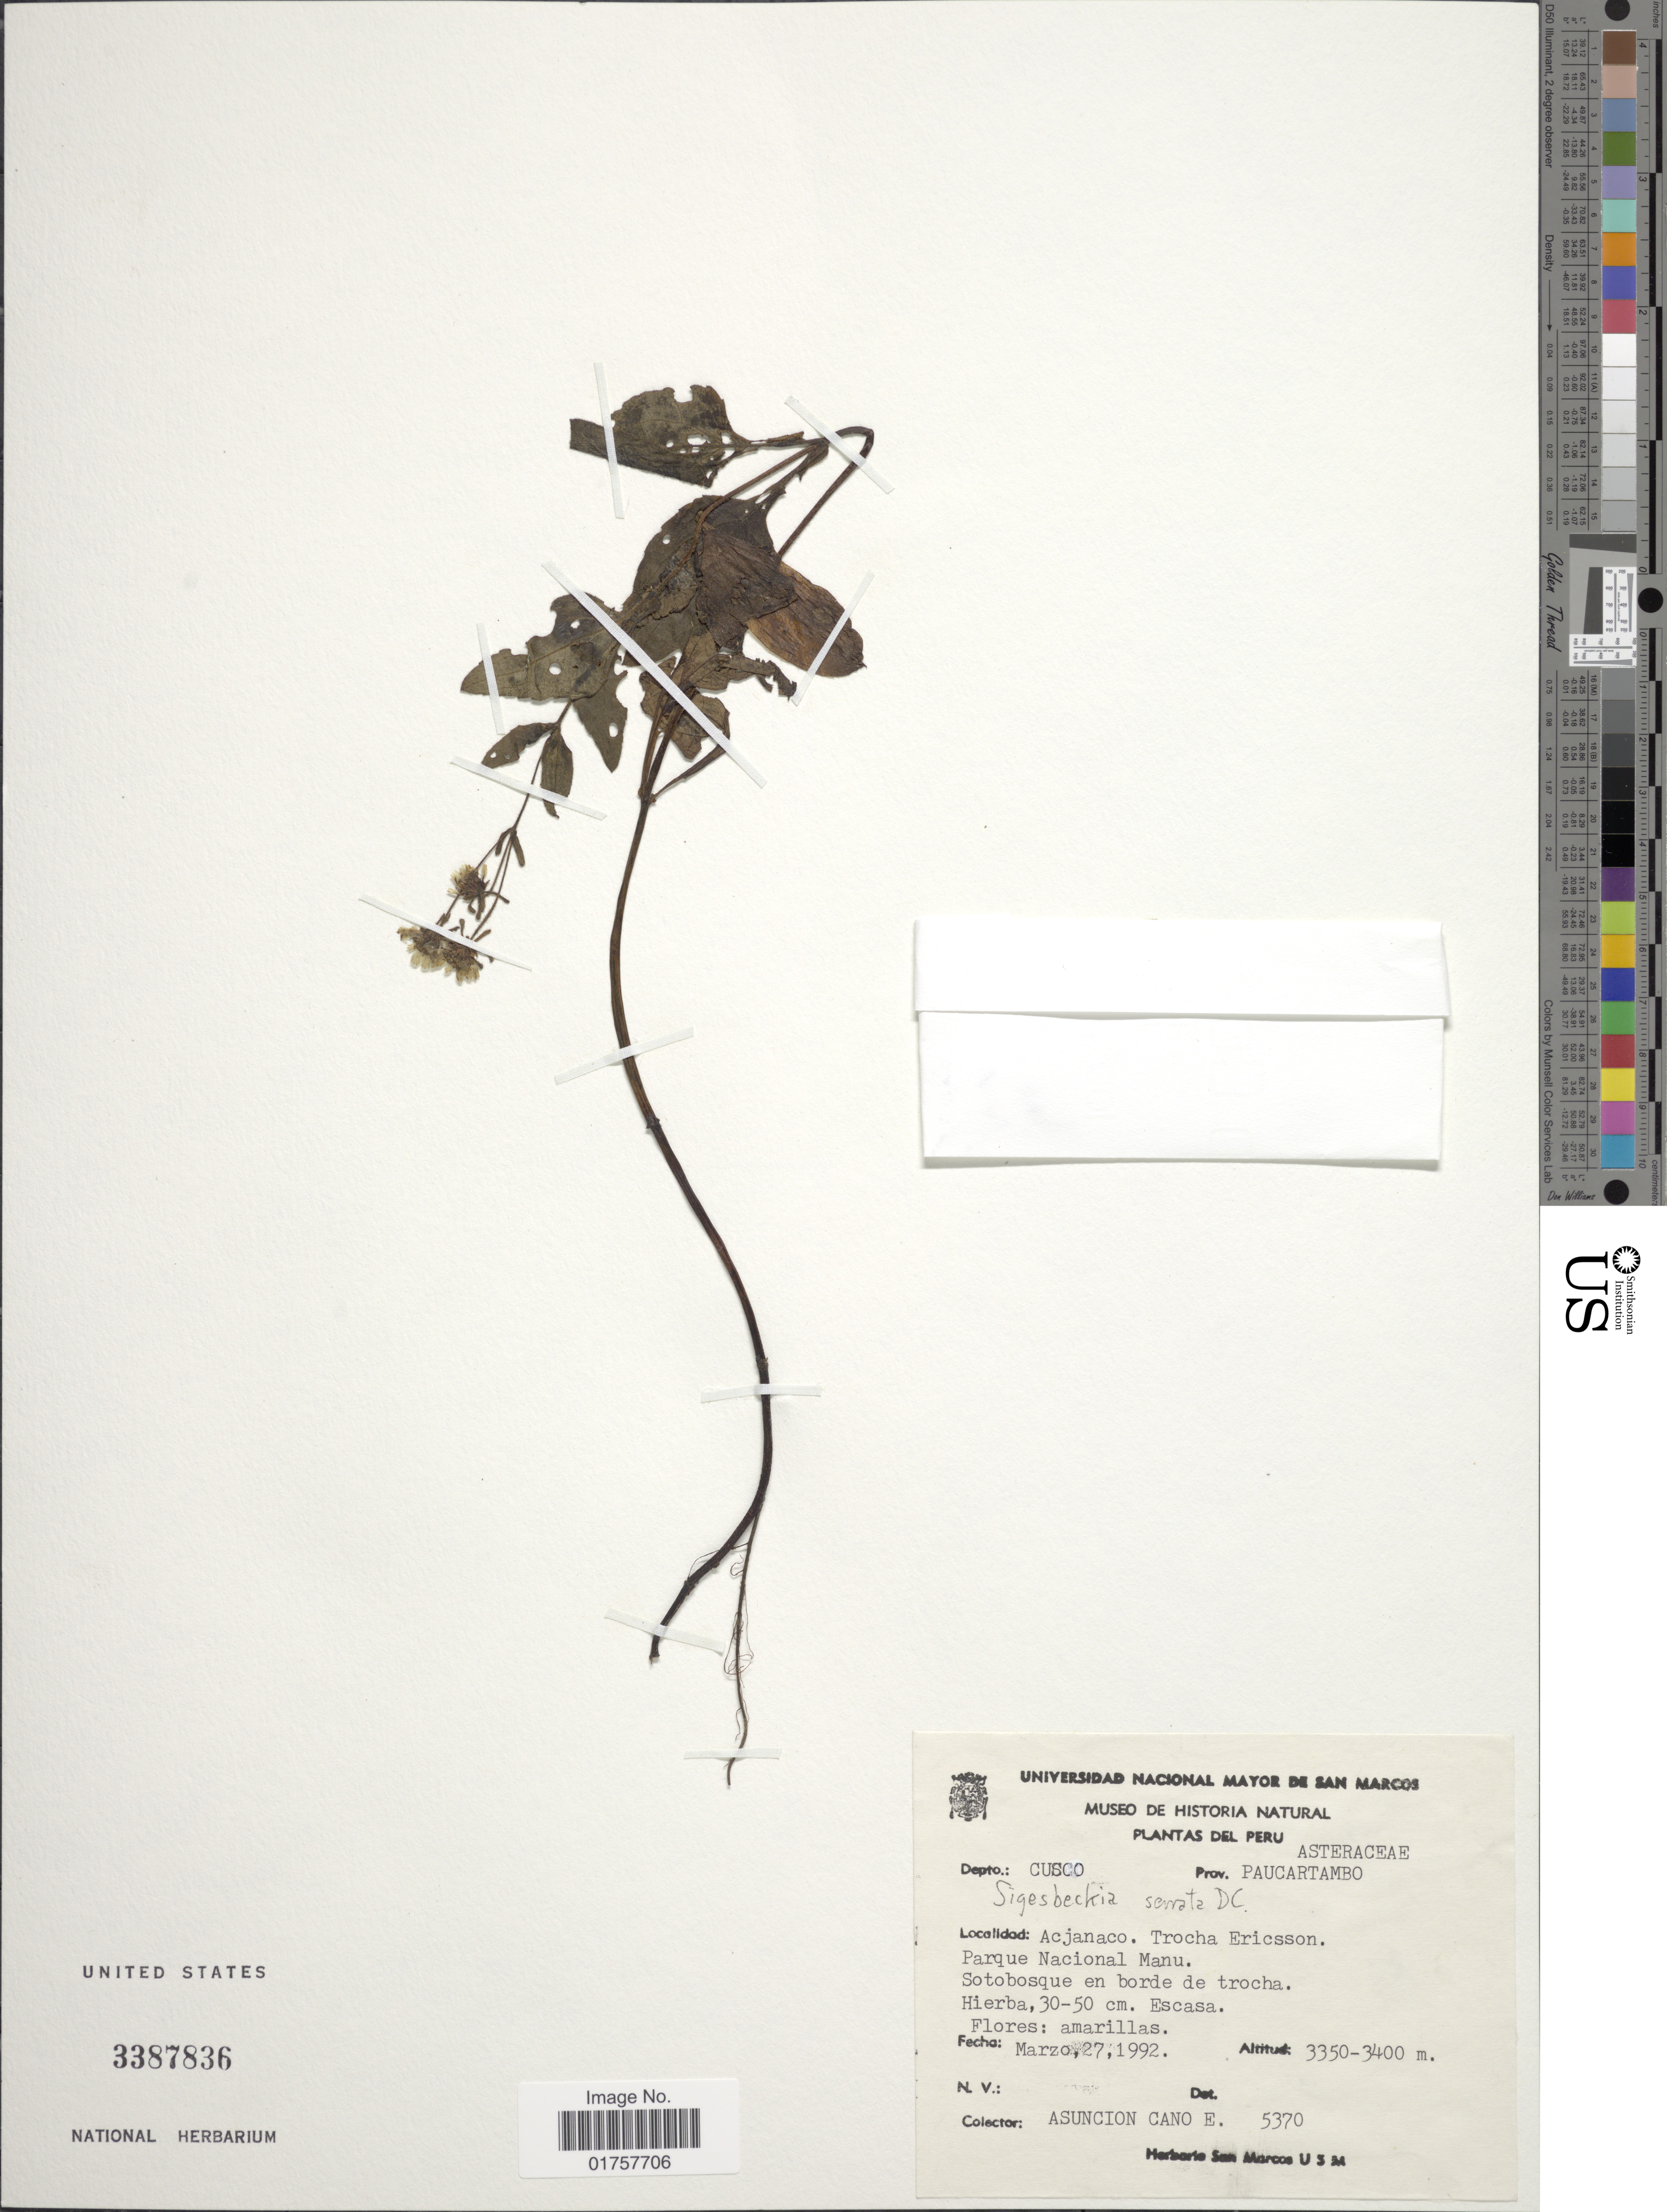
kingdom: Plantae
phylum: Tracheophyta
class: Magnoliopsida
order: Asterales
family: Asteraceae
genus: Sigesbeckia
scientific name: Sigesbeckia serrata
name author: DC.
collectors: A. Cano E.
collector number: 5370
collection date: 1992-03-27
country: Peru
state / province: Cusco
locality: Prov. Paucartambo. Acjanaco. Trocha Ericsson. Parque Nacional Manu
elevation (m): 3350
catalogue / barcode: US 3387836